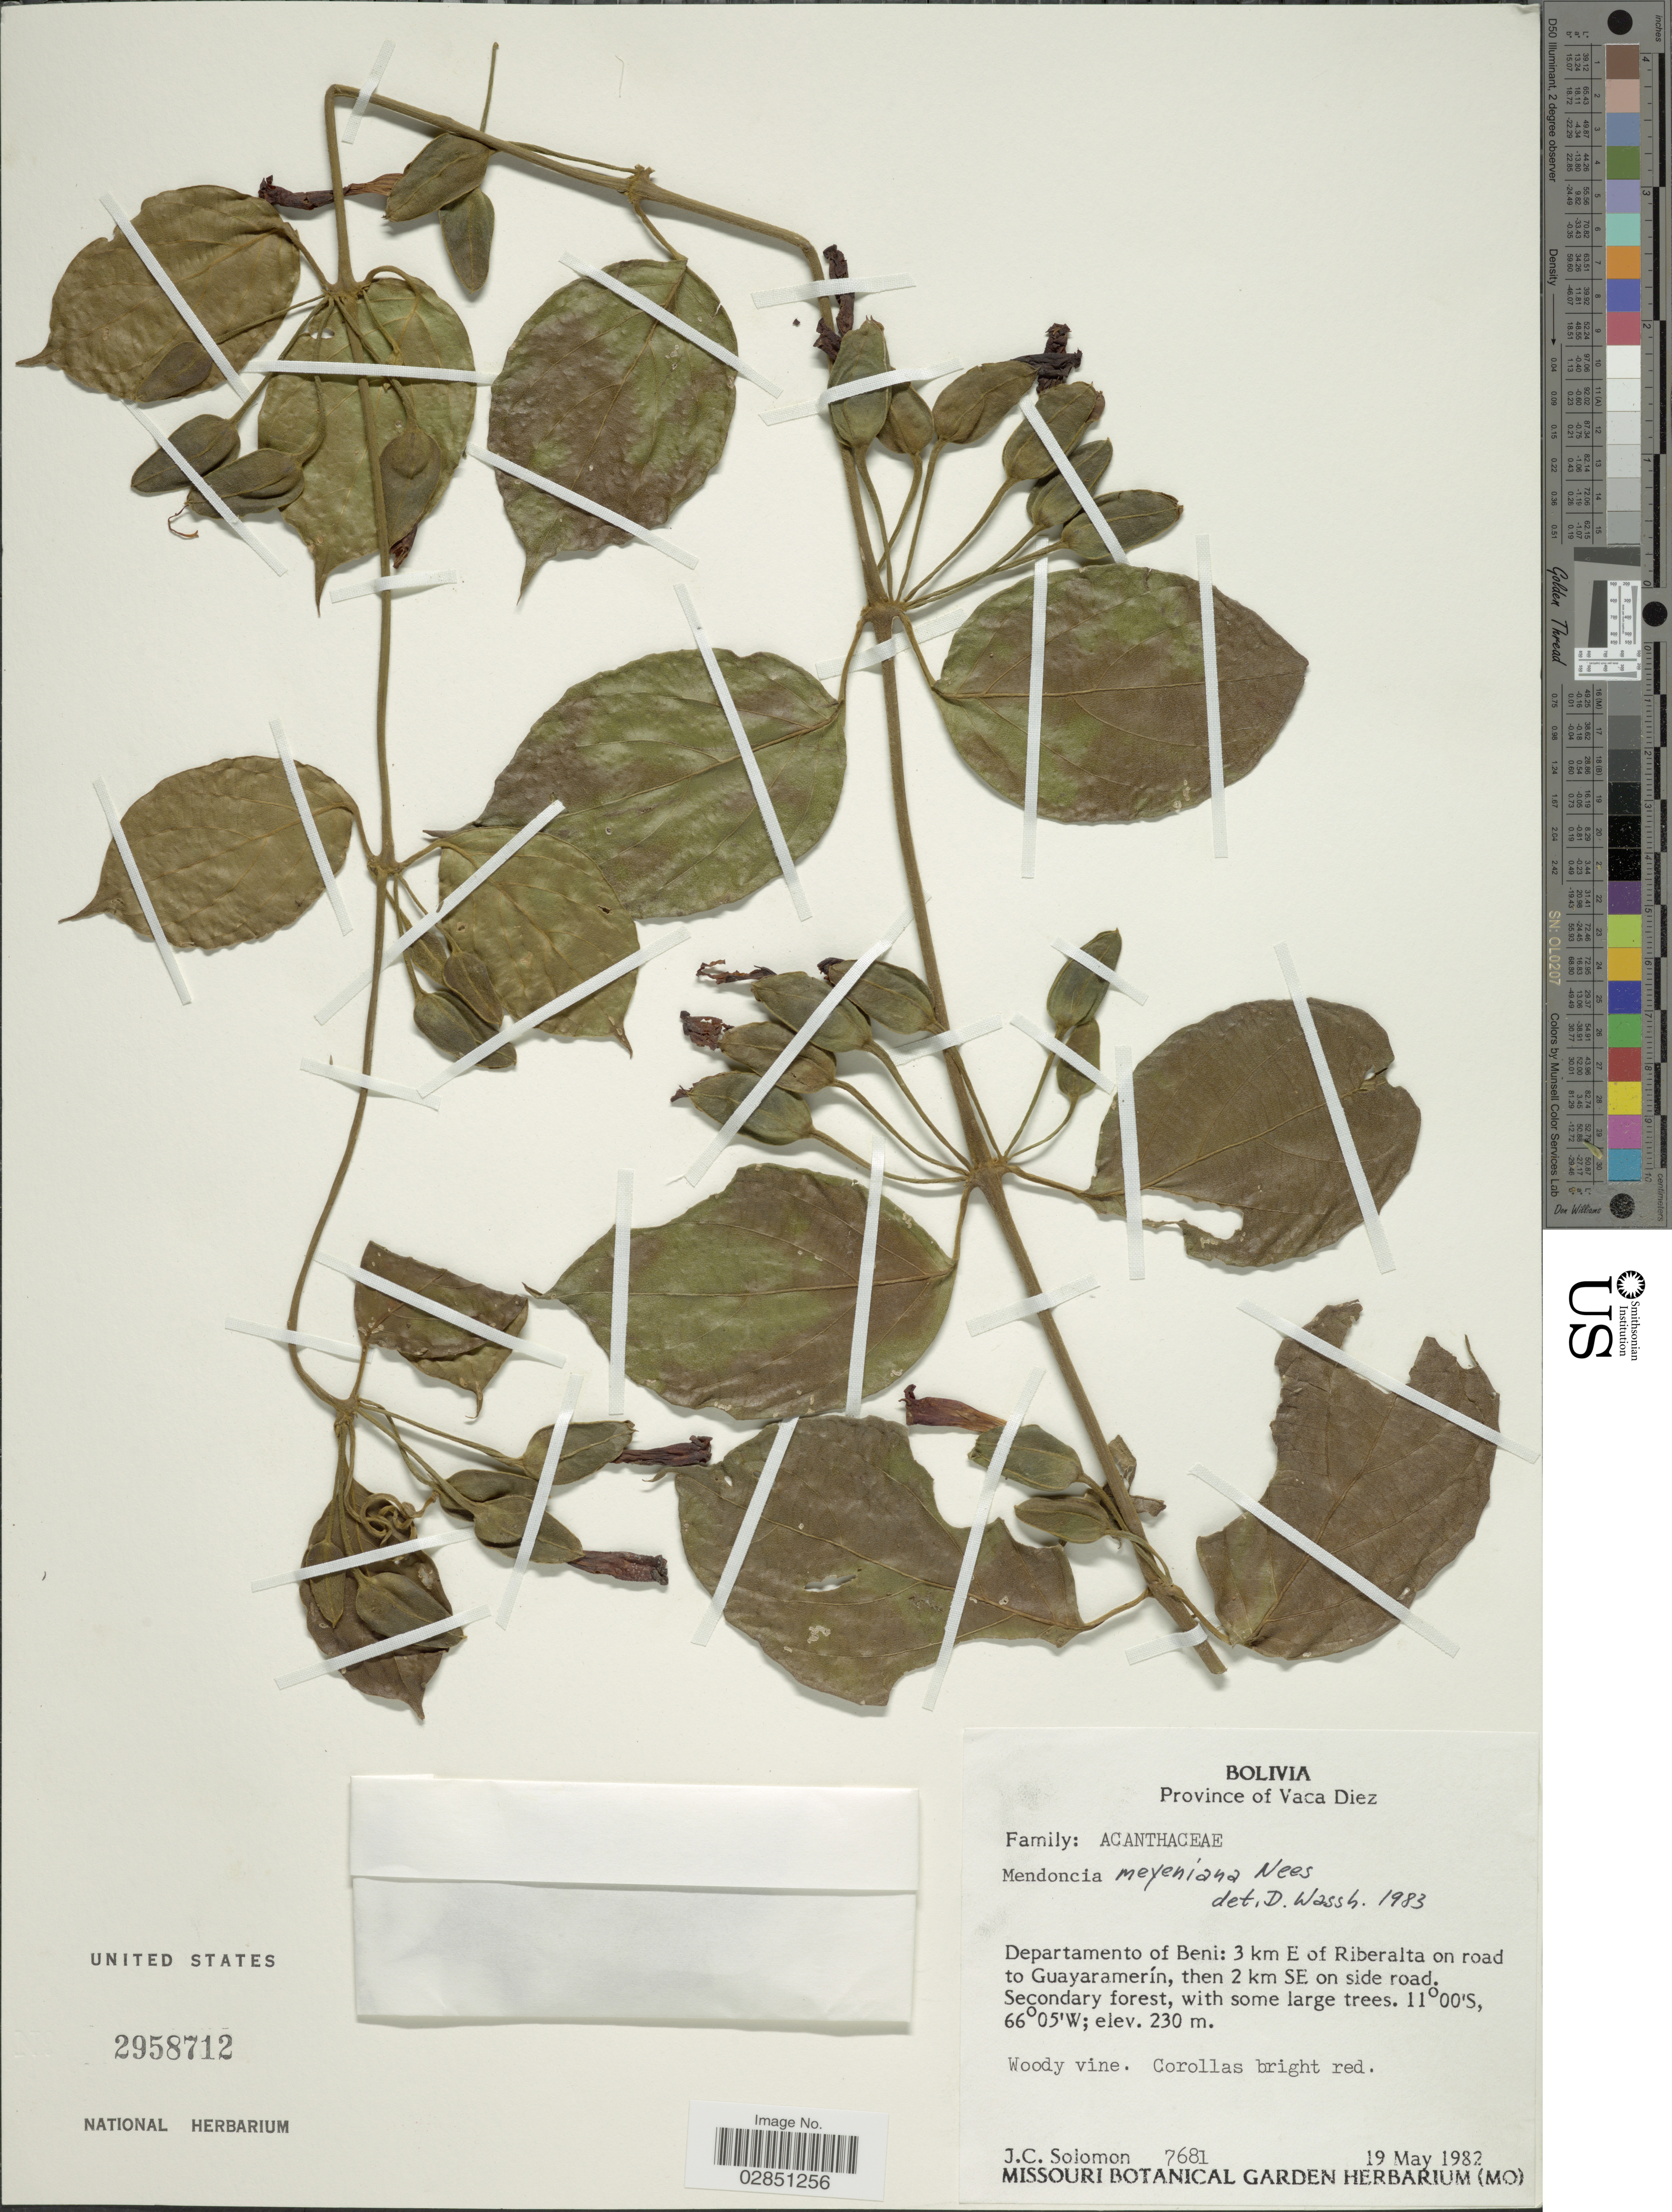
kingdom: Plantae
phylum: Tracheophyta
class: Magnoliopsida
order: Lamiales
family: Acanthaceae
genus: Mendoncia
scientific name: Mendoncia meyeniana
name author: Nees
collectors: J. C. Solomon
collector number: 7681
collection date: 1982-05-19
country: Bolivia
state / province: Beni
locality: Province of Vaca Diez. Departamento of Beni: 3 km E of Riberalta on road to Guayaramerín, then 2 km SE on side road.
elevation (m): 230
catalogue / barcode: US 2958712